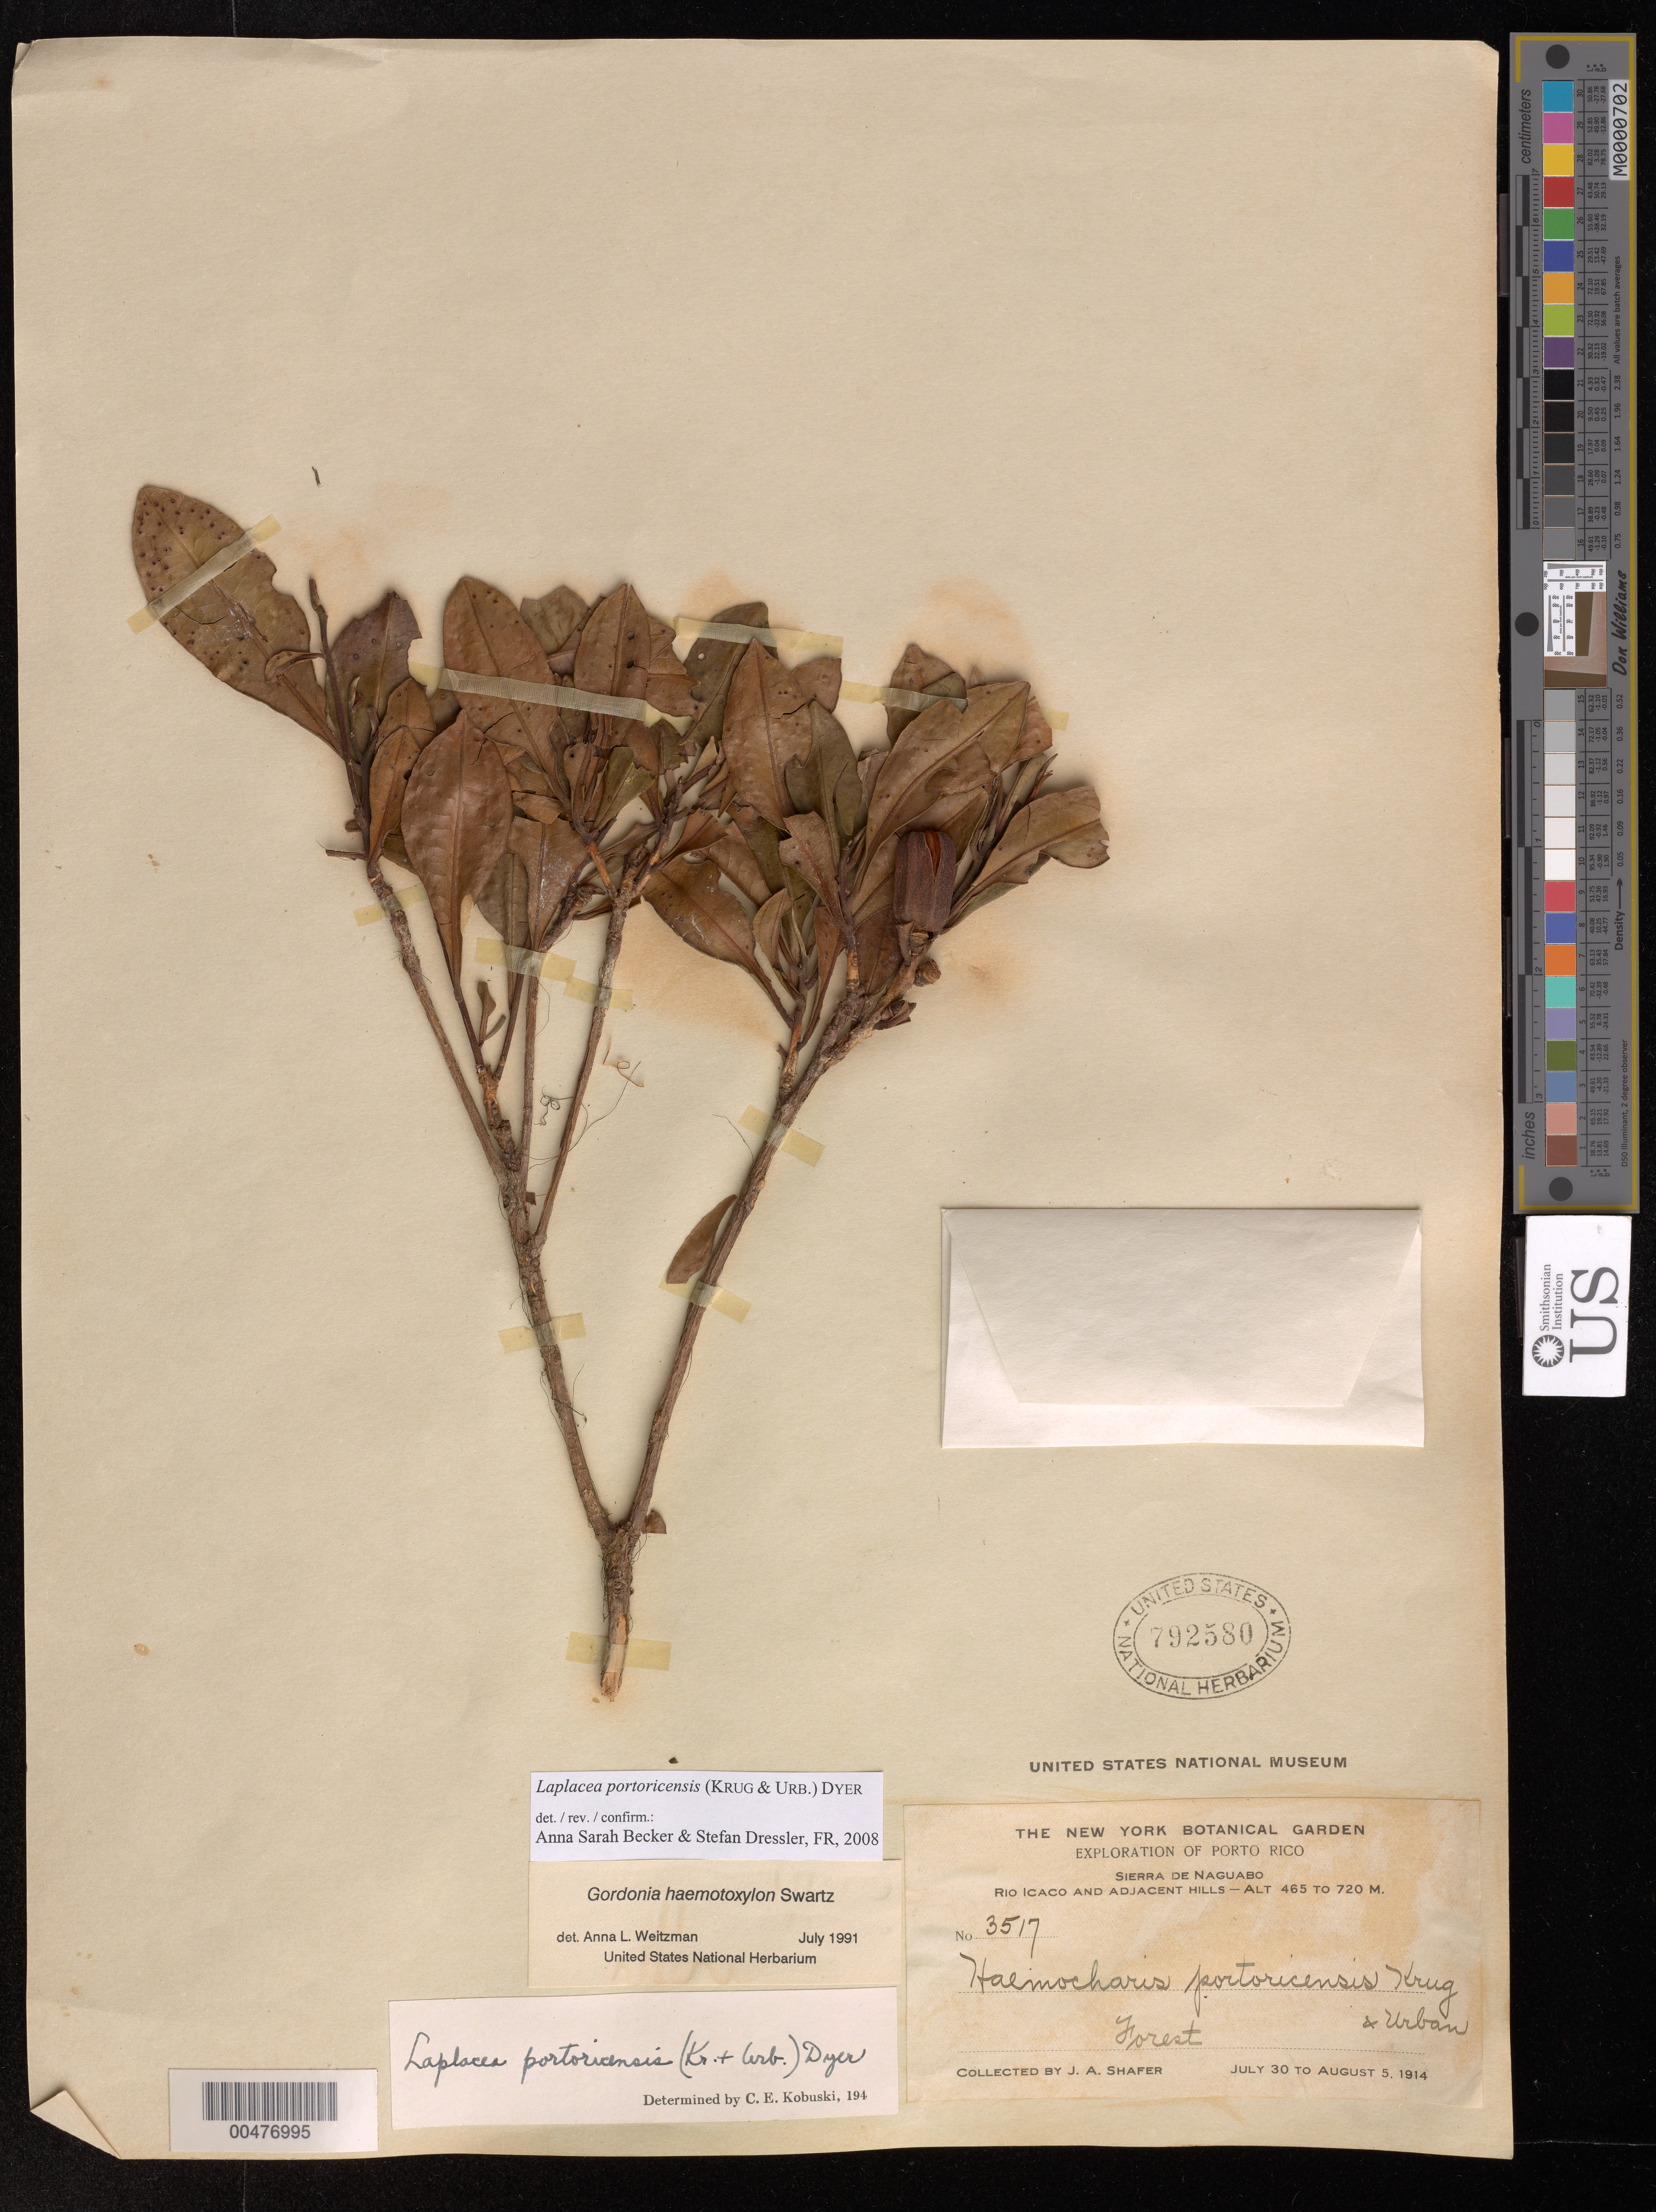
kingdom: Plantae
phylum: Tracheophyta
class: Magnoliopsida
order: Ericales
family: Theaceae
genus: Laplacea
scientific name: Laplacea portoricensis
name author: (Krug & Urb.) Dyer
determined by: Becker, Anna S.; Dressler, S.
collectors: J. A. Shafer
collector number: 3517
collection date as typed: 30 Jul 1914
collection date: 1914-07-30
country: Puerto Rico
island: Greater Antilles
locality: Sierra de Naguabo: Río Icaco and adjacent hills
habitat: Forest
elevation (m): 465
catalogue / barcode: US 792580